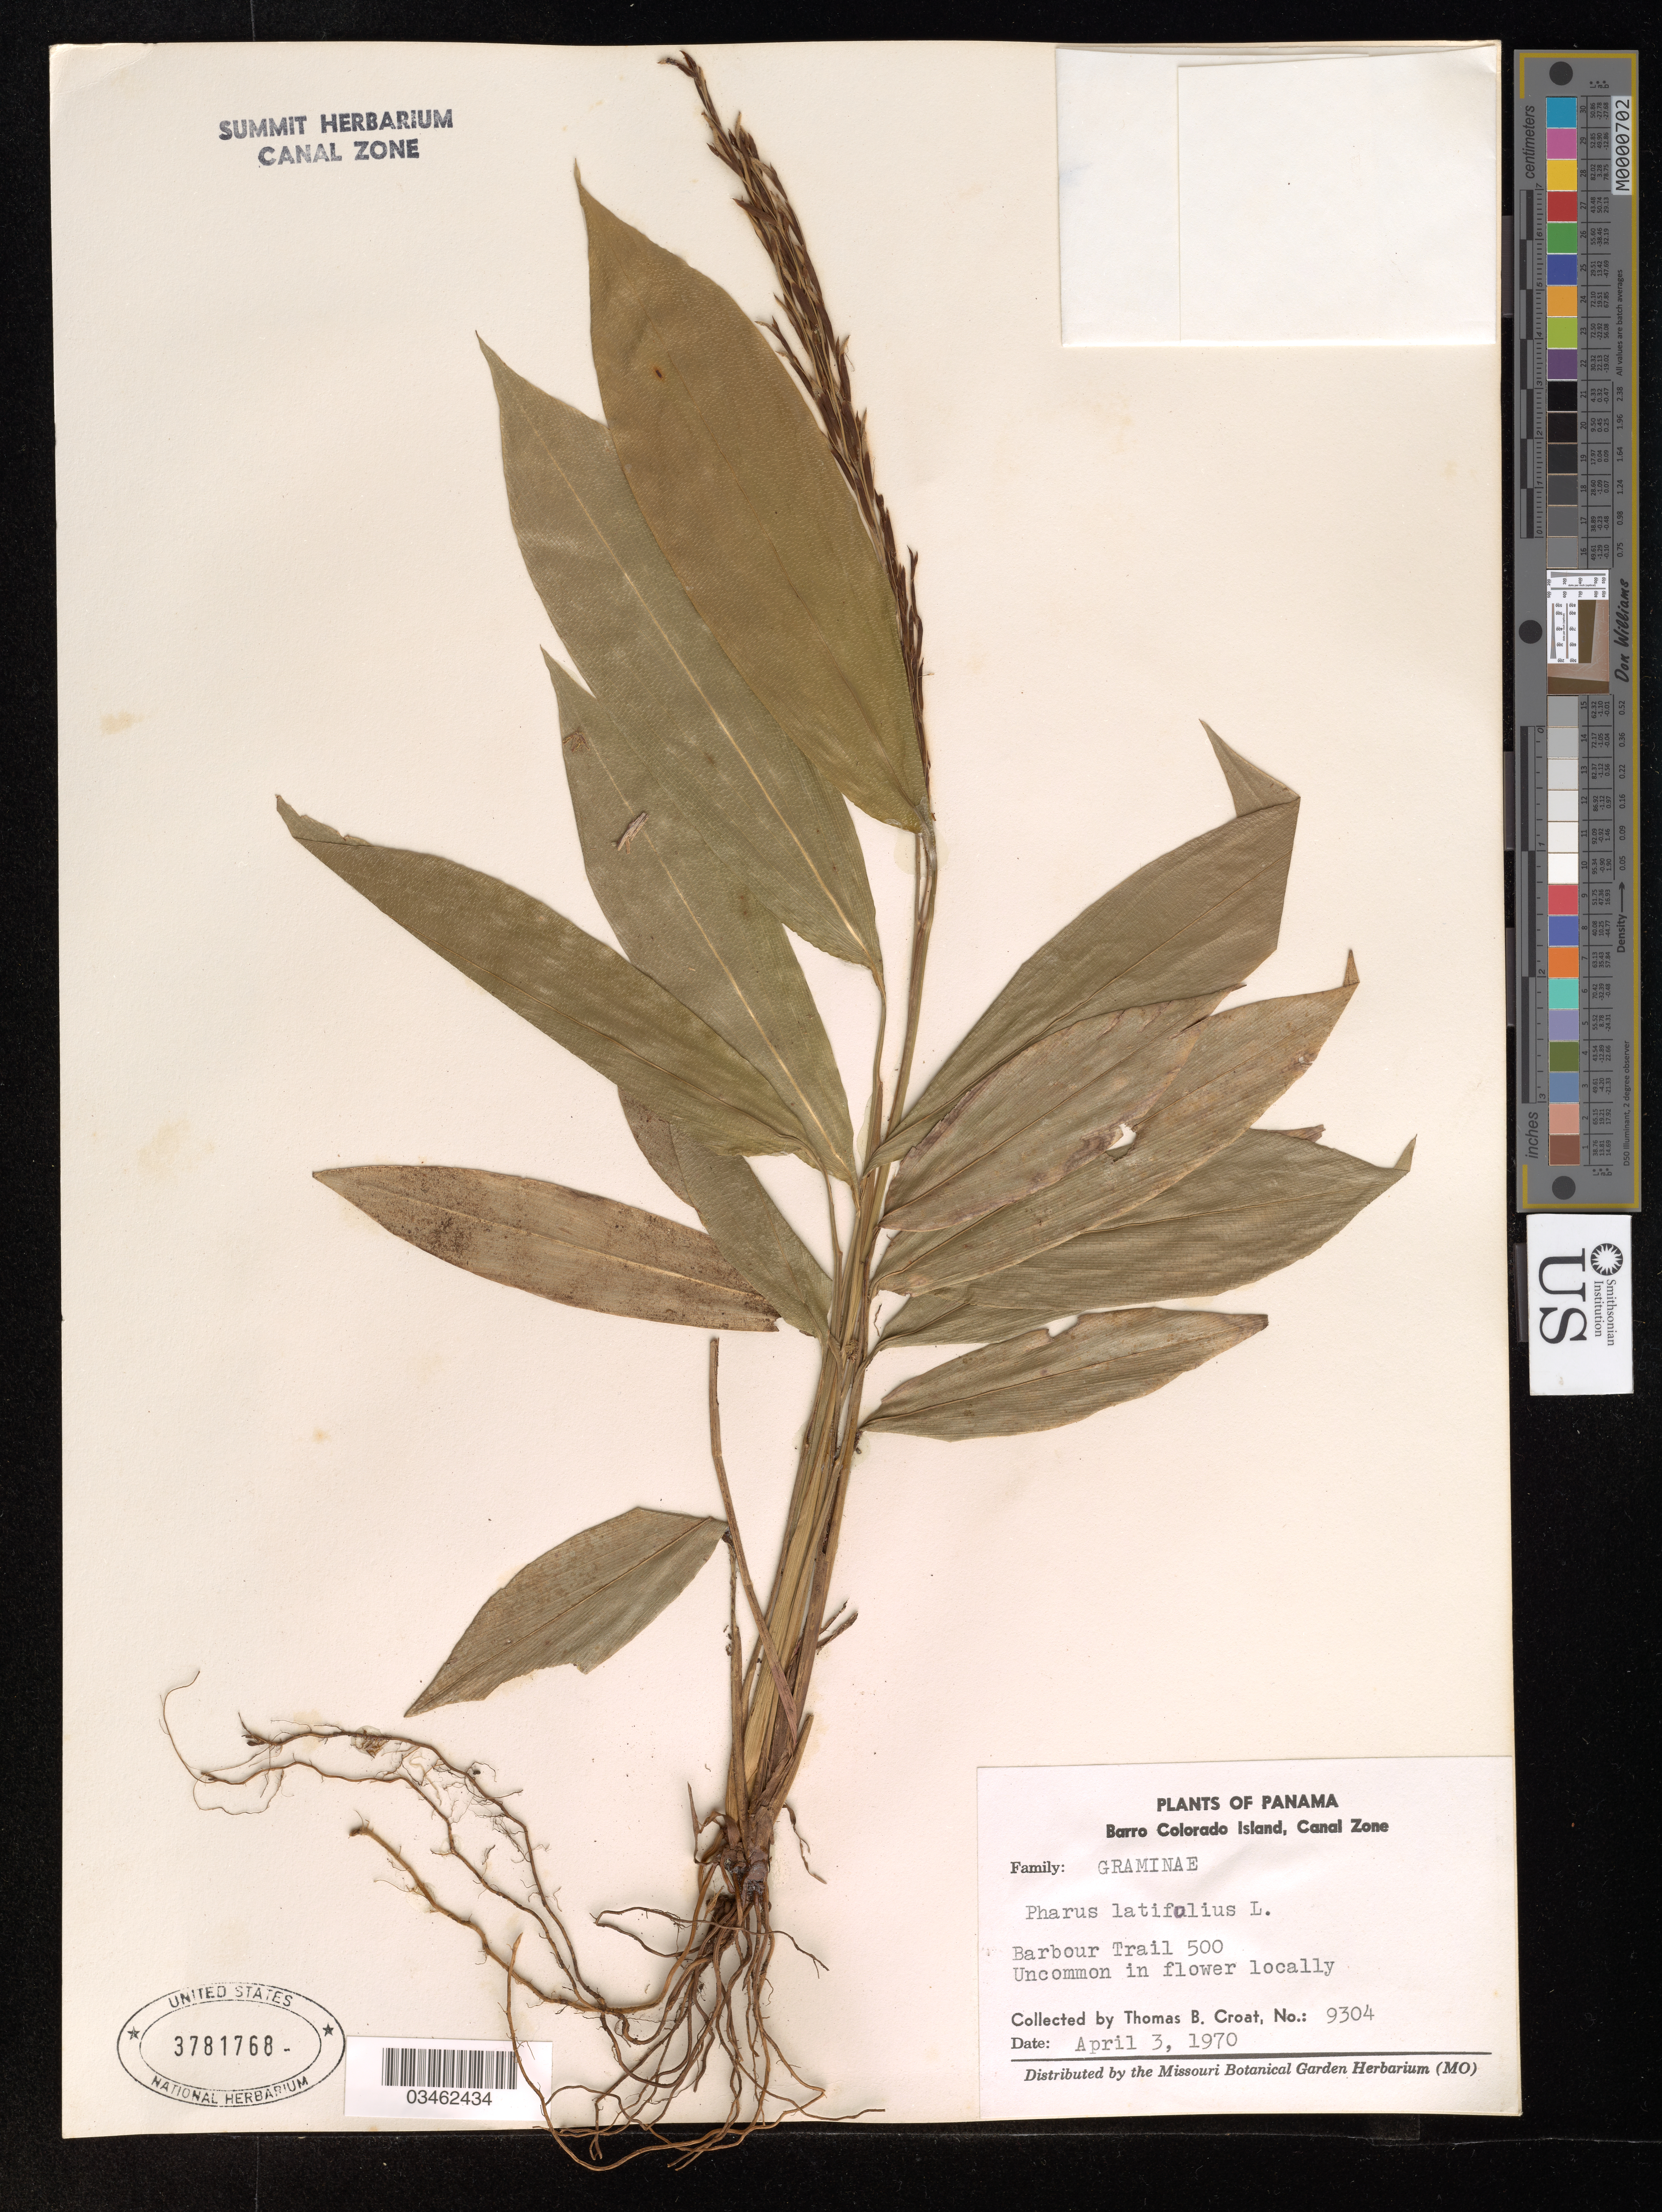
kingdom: Plantae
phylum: Tracheophyta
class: Liliopsida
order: Poales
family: Poaceae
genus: Pharus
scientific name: Pharus latifolius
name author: L.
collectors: T. B. Croat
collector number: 9304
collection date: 1970-04-03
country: Panama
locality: Barro Colorado Island, Canal Zone. Barbour Trail 500.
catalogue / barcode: US 3781768